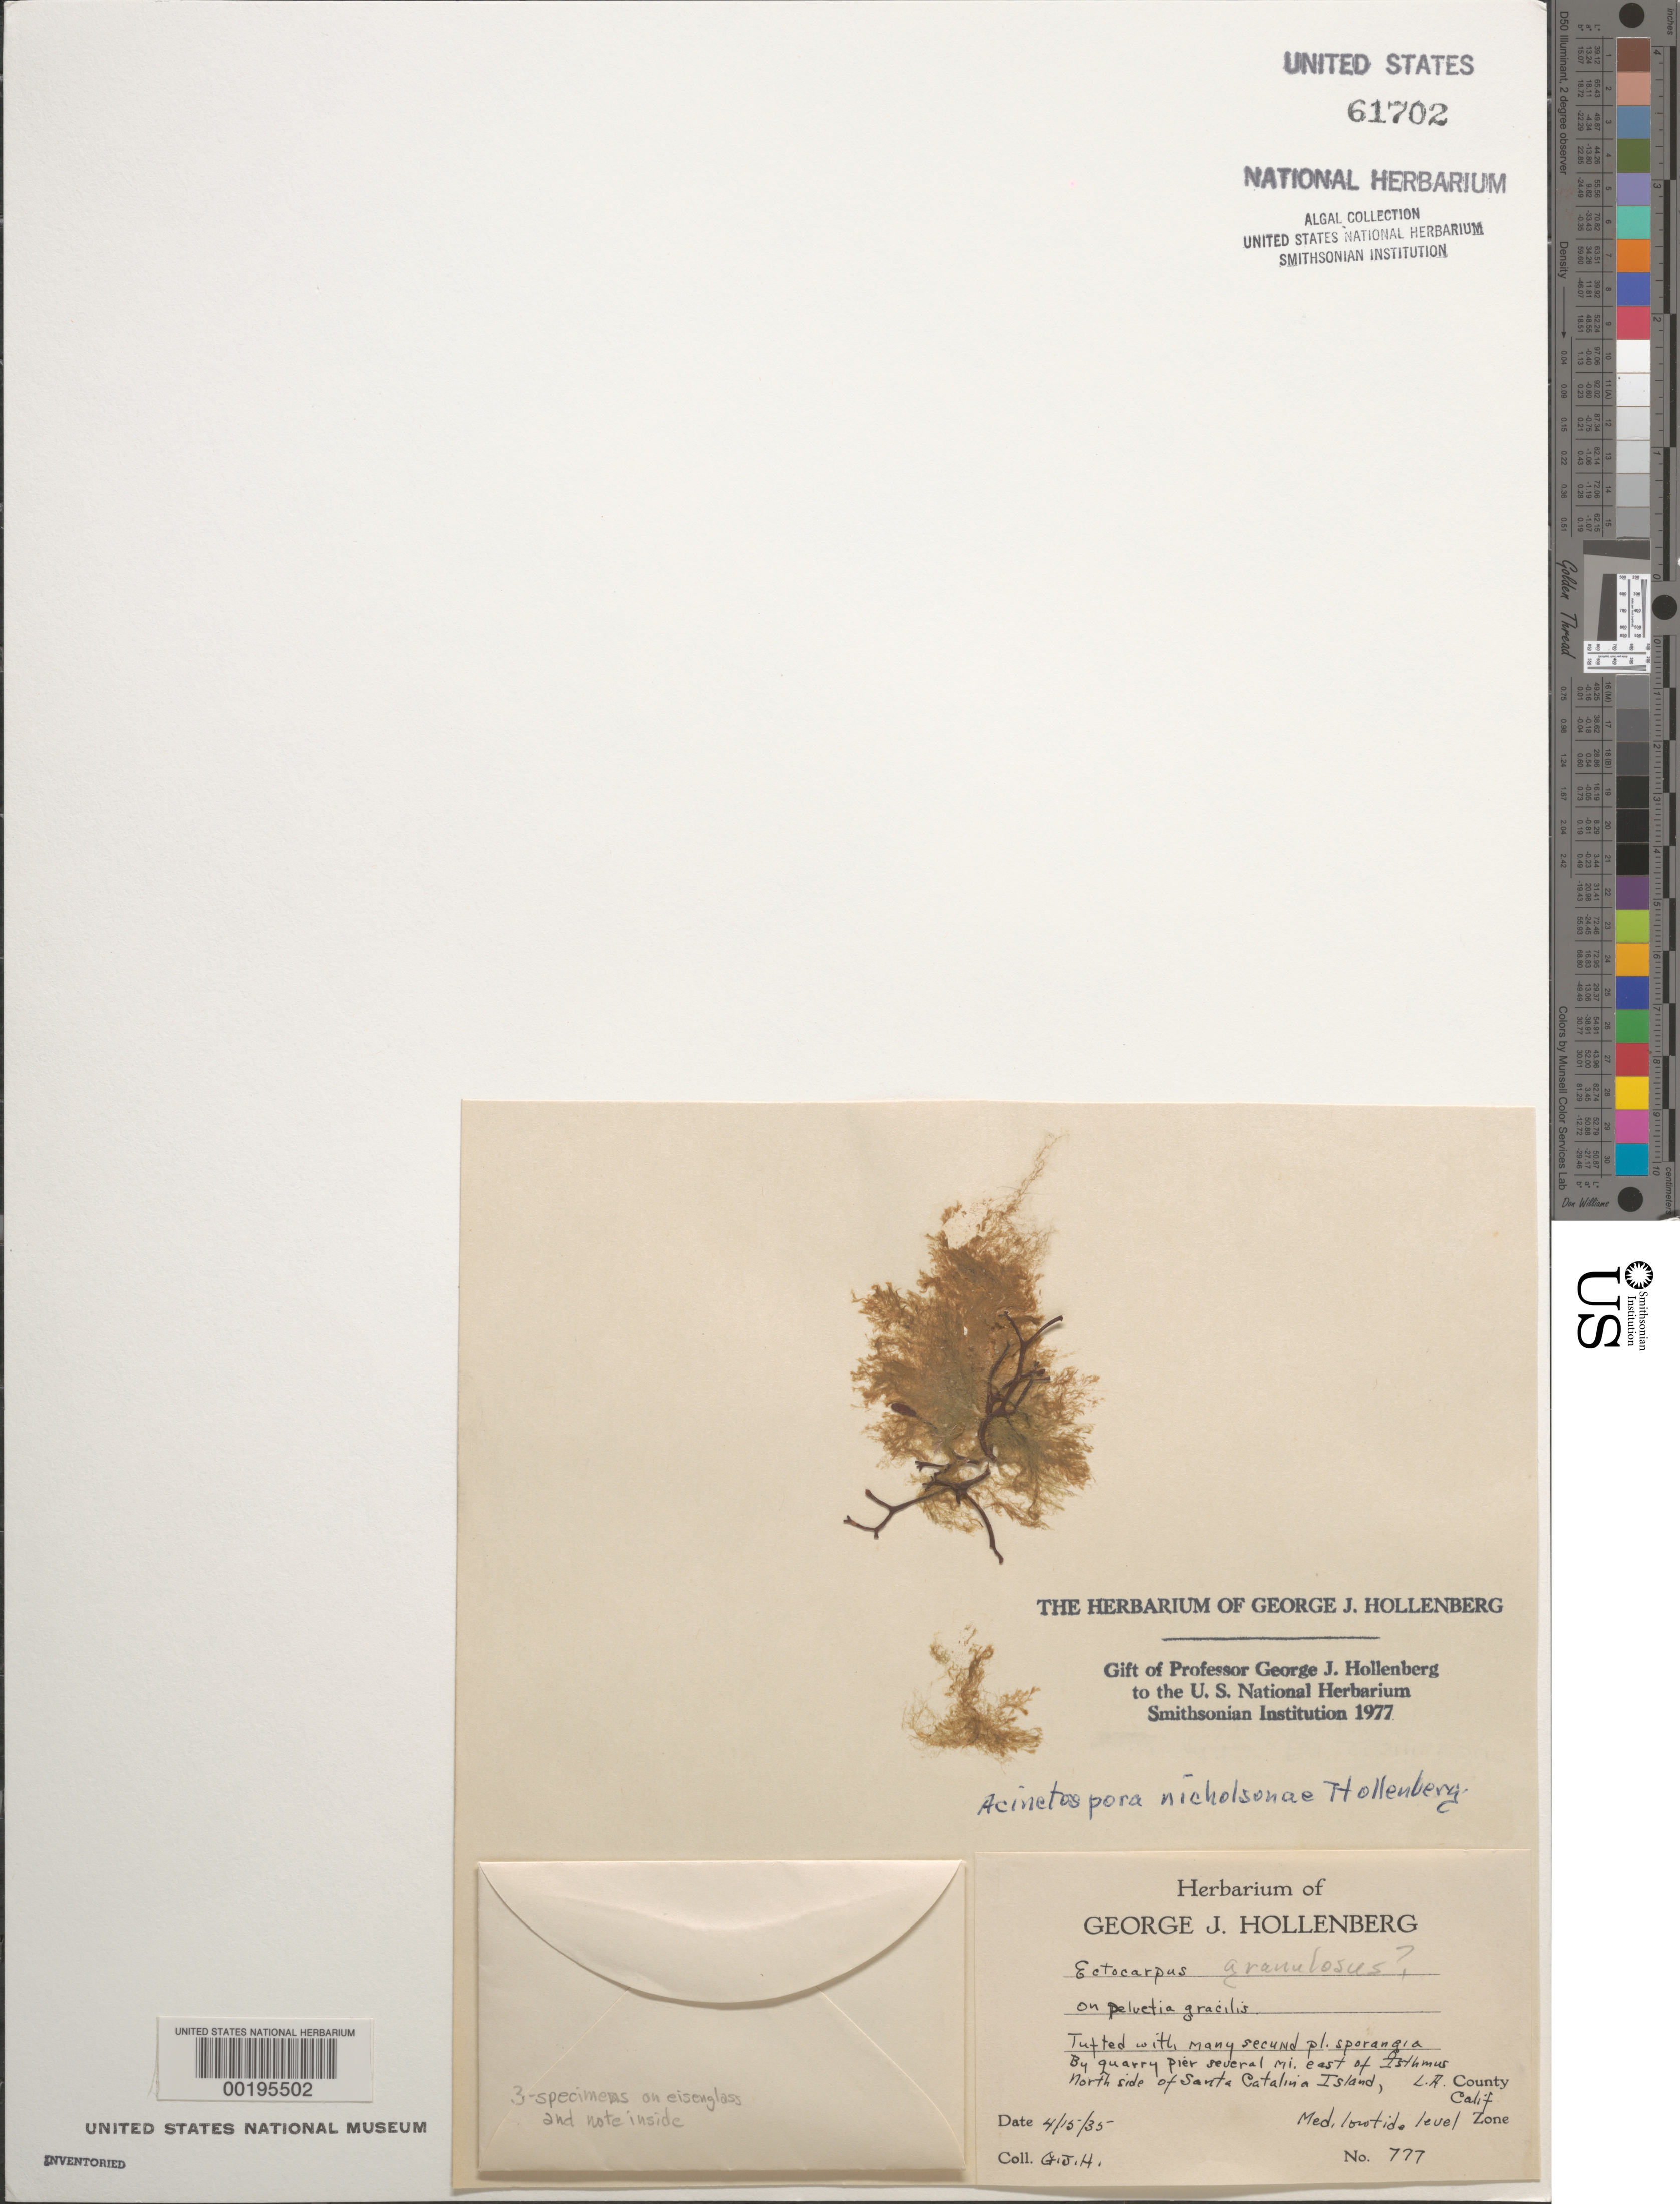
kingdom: Chromista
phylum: Ochrophyta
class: Phaeophyceae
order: Ectocarpales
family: Acinetosporaceae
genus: Acinetospora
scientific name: Acinetospora nicholsoniae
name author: Hollenb.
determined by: Hollenberg, George J.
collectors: G. Hollenberg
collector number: GJH 777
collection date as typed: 15 Apr 1935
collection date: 1935-04-15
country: United States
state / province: California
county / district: Los Angeles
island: Santa Catalina Island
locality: East of Isthmus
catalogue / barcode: US 61702